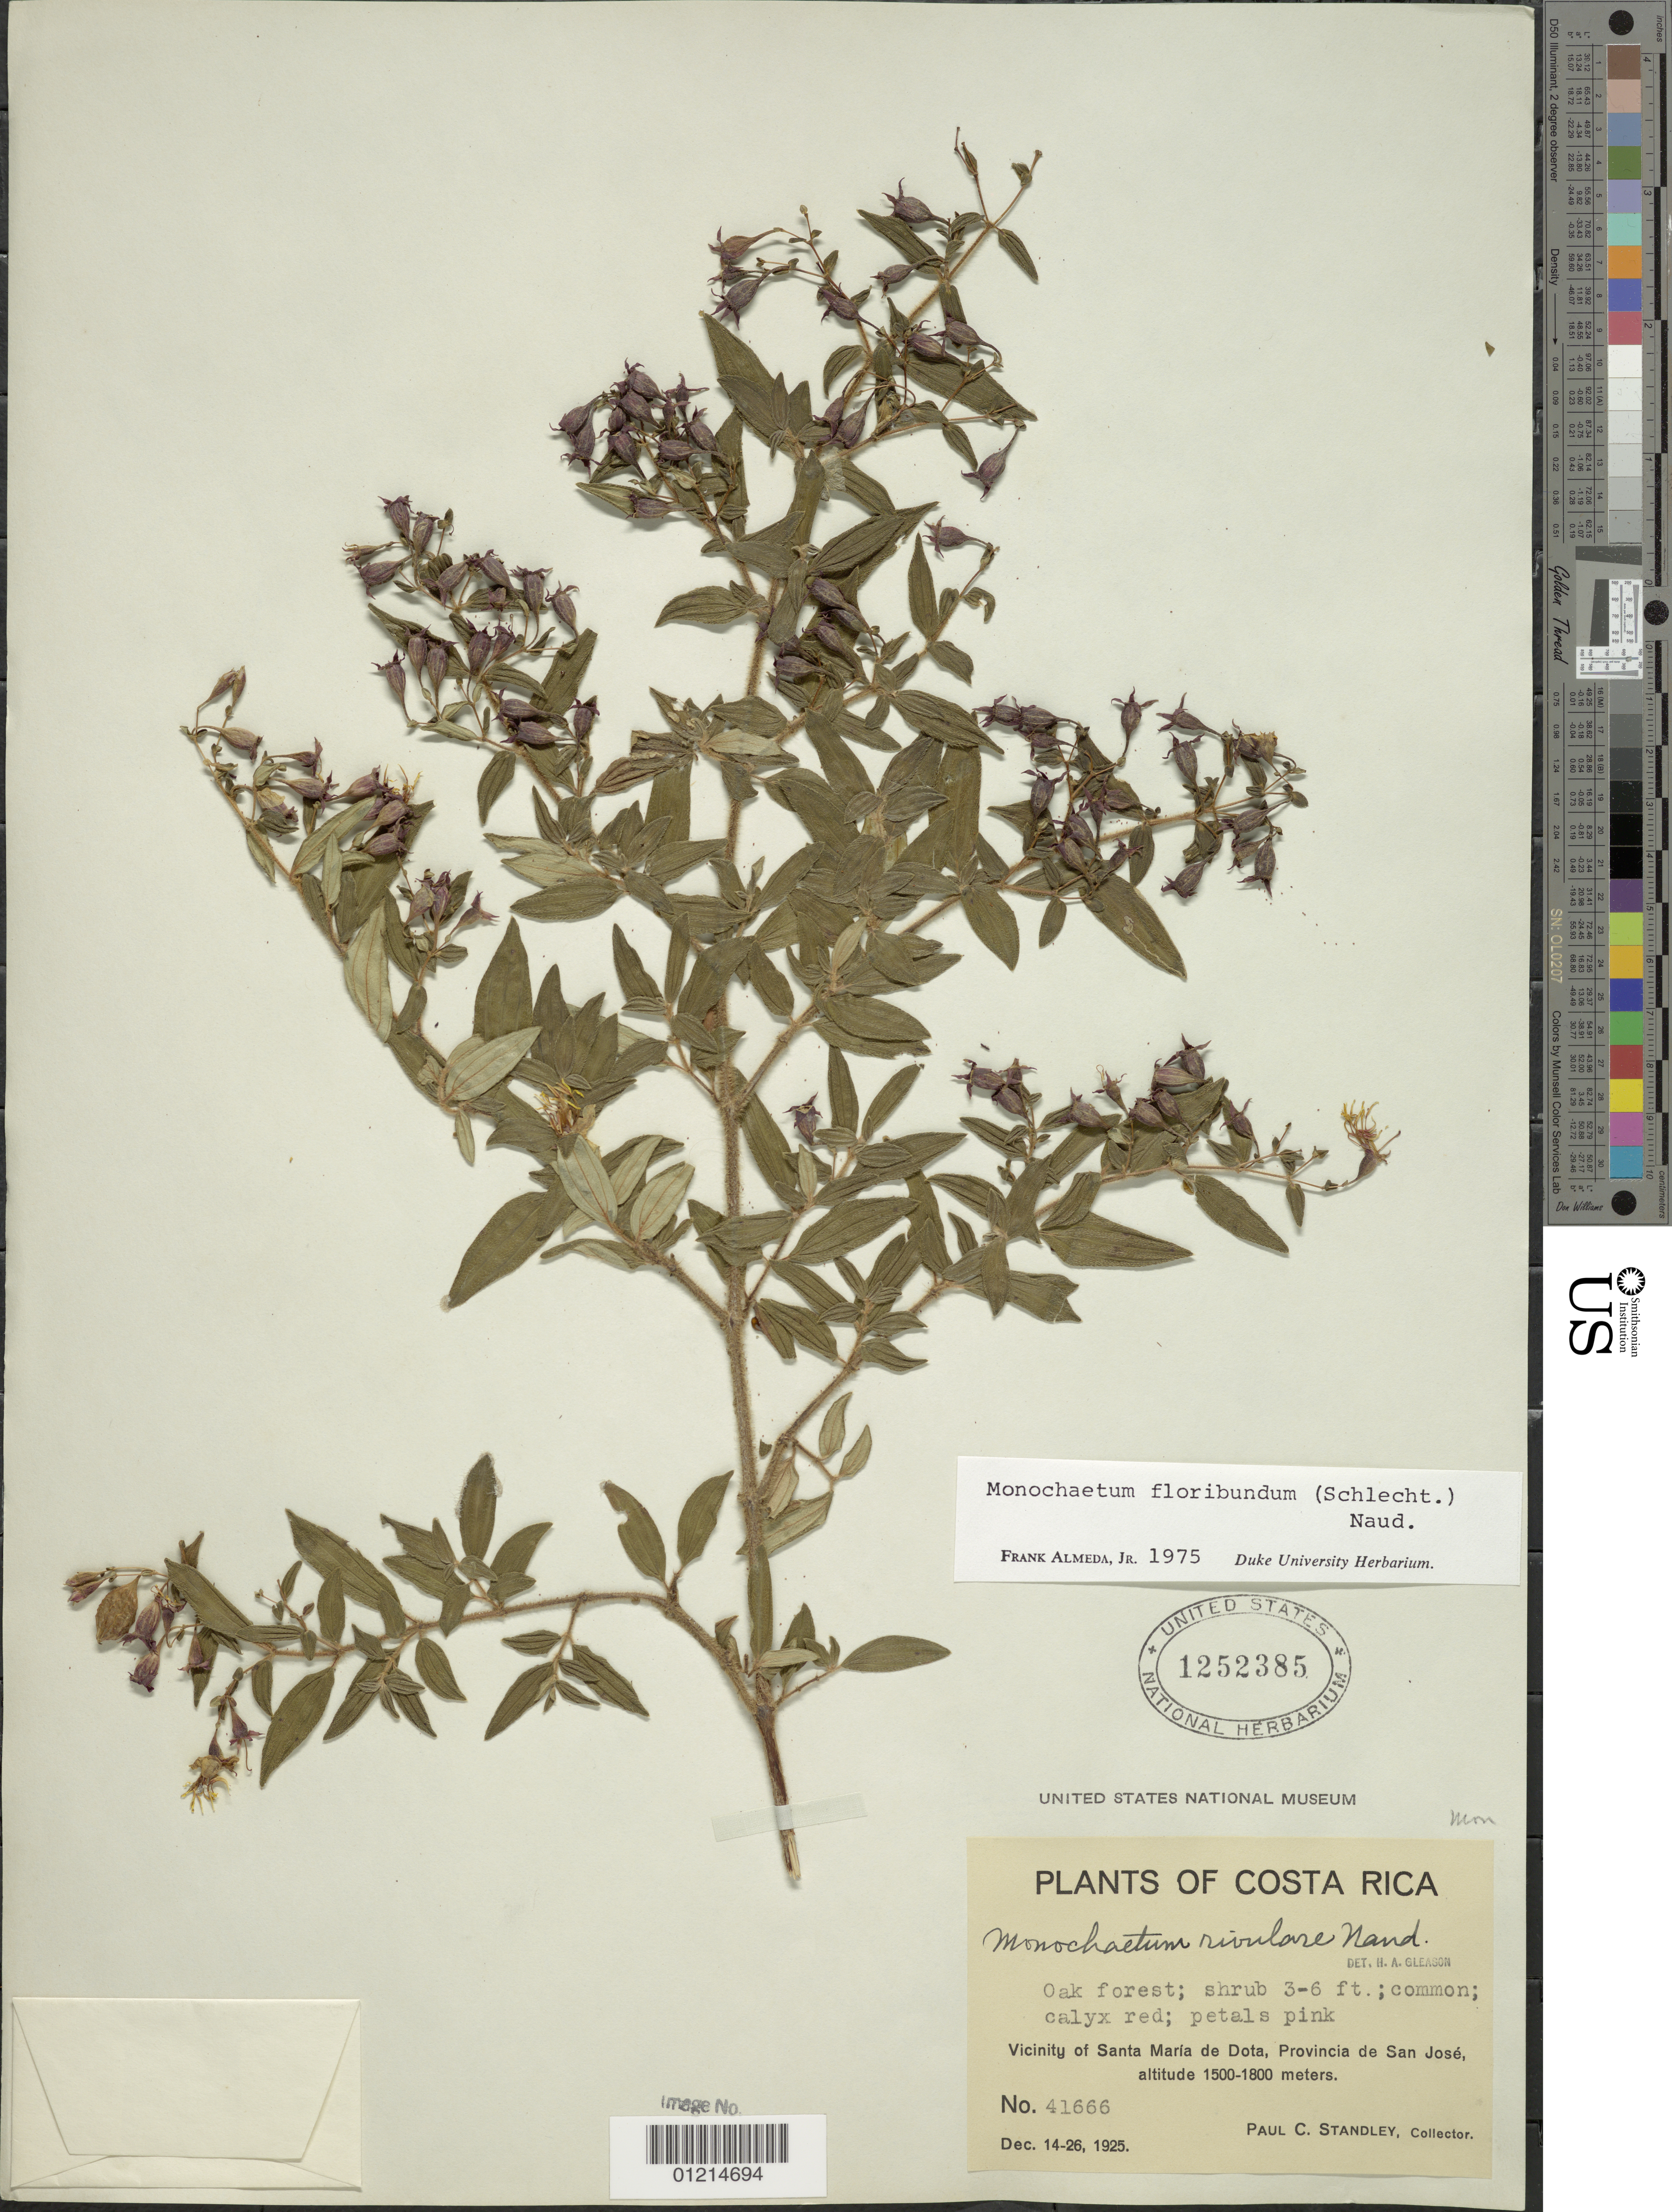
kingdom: Plantae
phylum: Tracheophyta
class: Magnoliopsida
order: Myrtales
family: Melastomataceae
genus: Monochaetum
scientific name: Monochaetum floribundum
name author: (Schltdl.) Naudin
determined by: Almeda, F.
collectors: P. C. Standley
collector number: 41666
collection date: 1925-12-14/1925-12-26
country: Costa Rica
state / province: San José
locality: Vicinity of Santa Maria de Dota.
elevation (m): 1500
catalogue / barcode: US 1252385